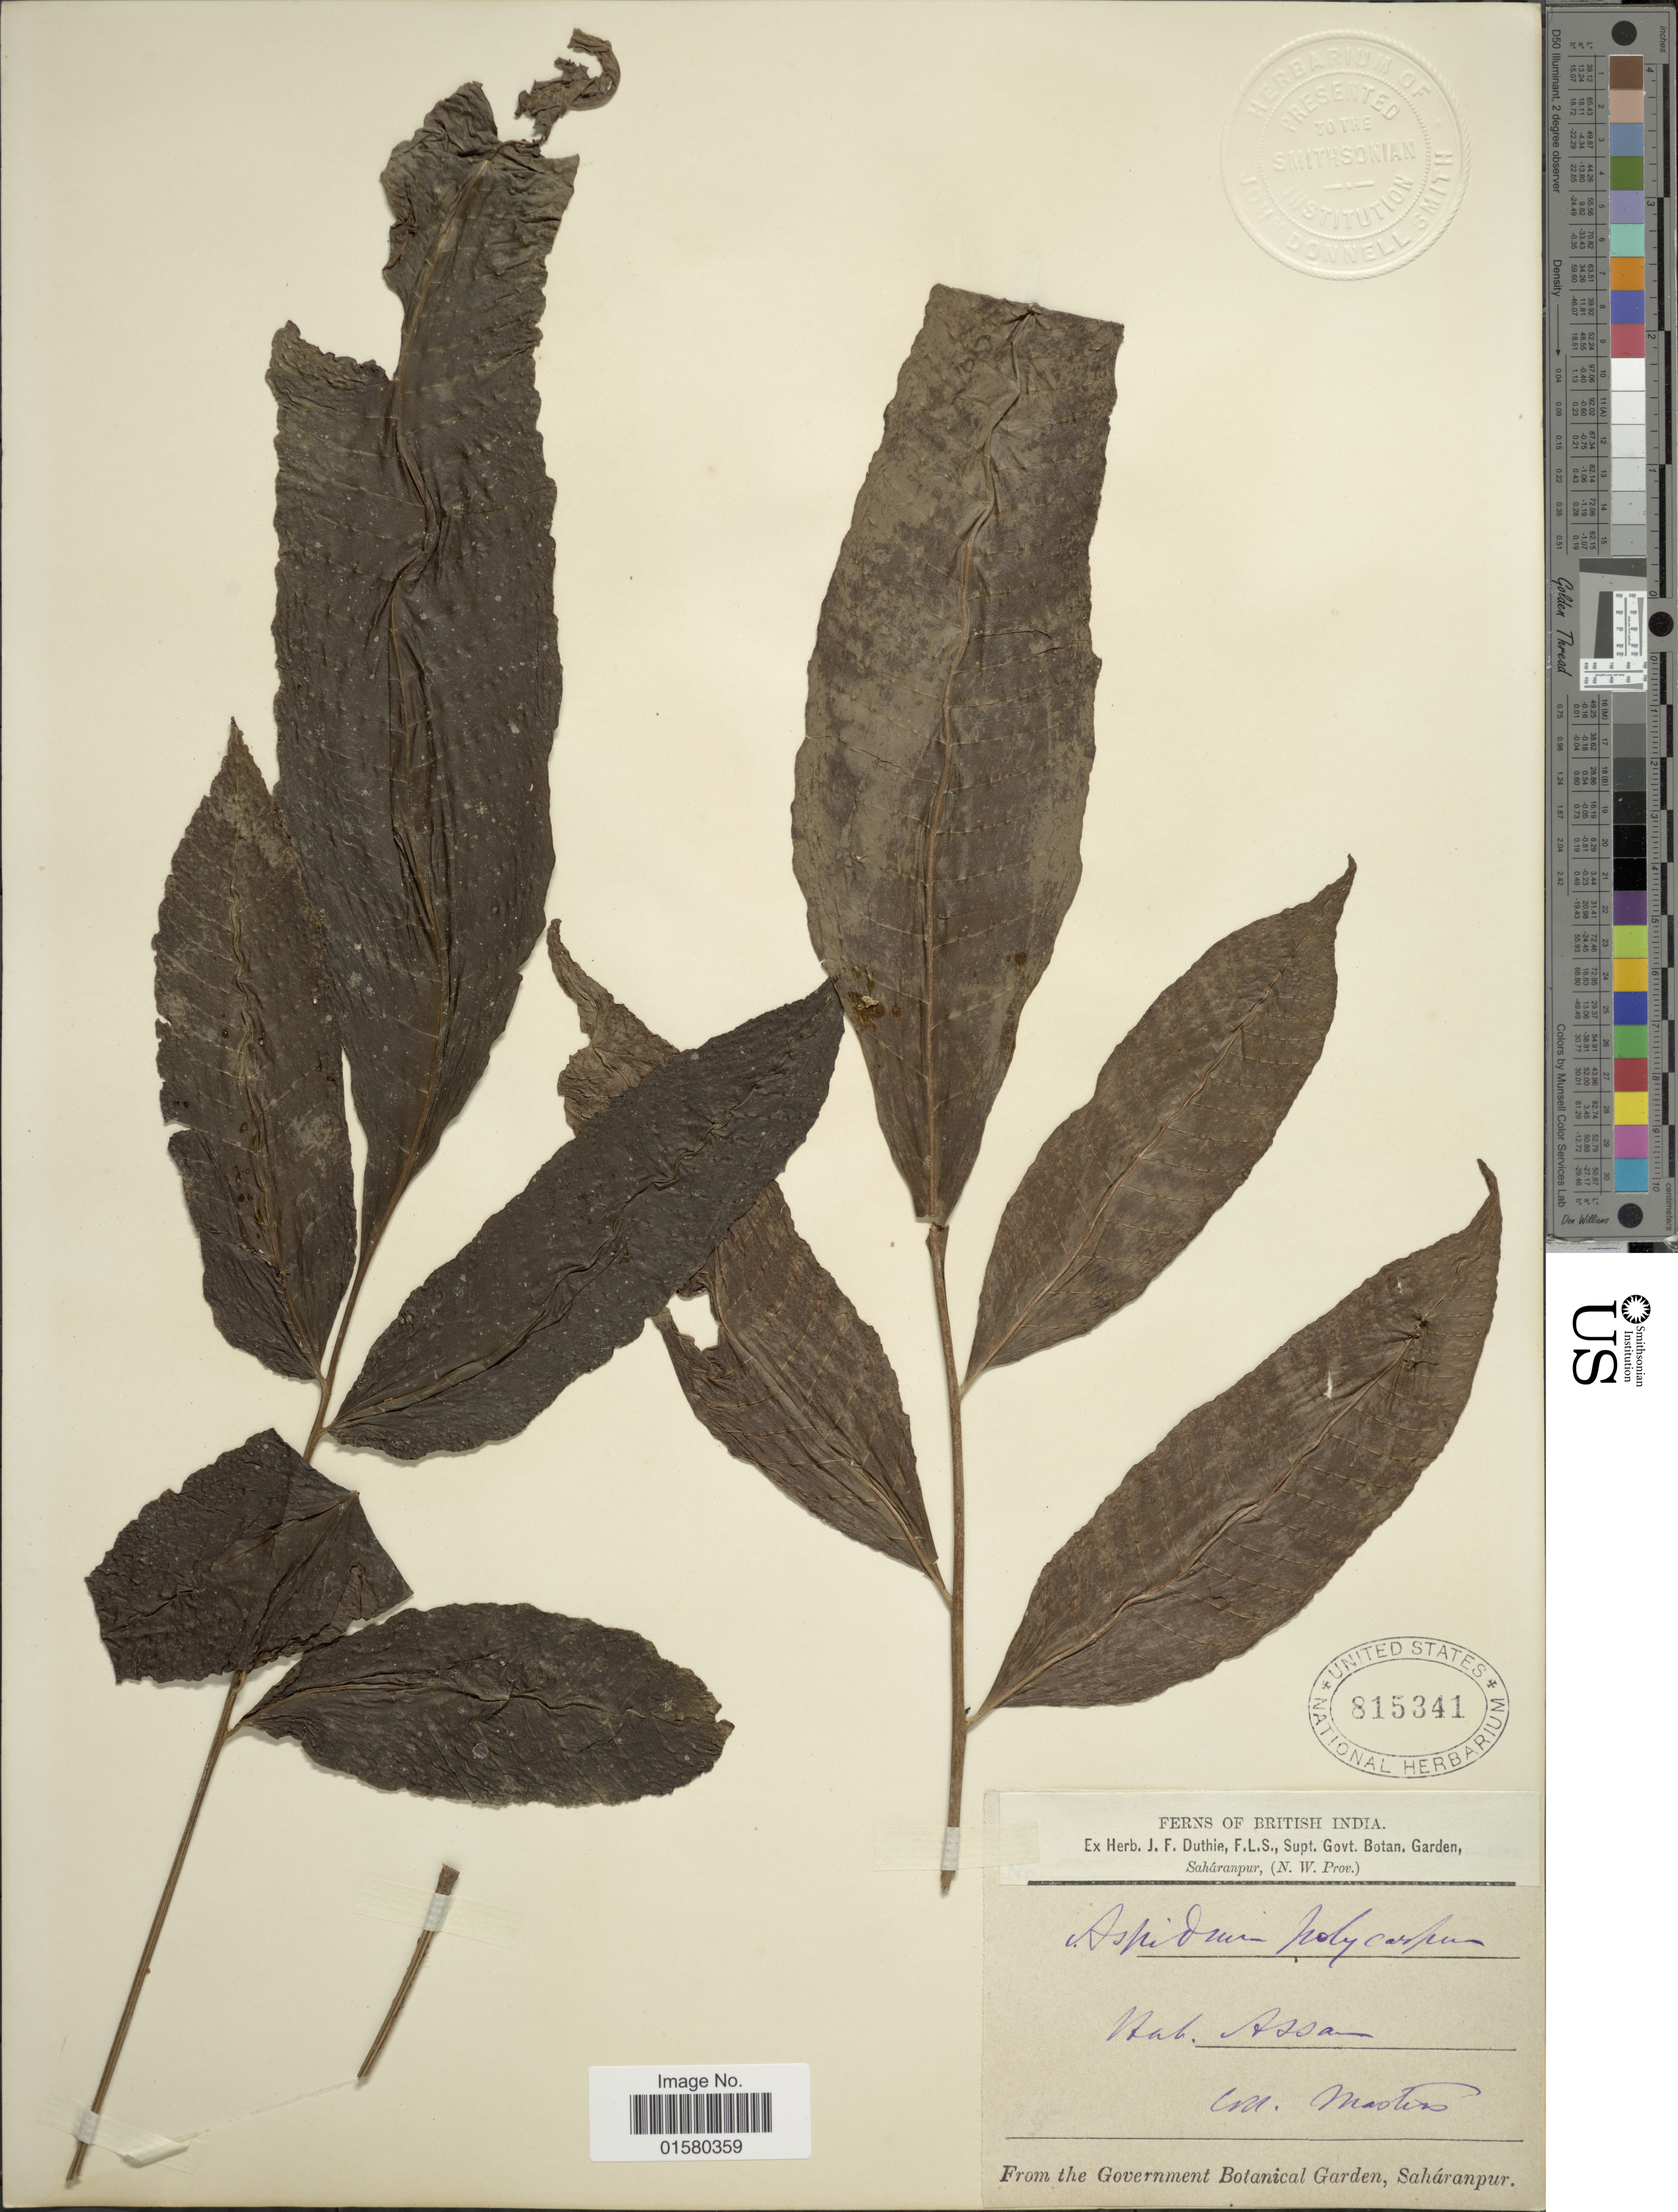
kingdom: Plantae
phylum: Tracheophyta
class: Polypodiopsida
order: Polypodiales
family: Tectariaceae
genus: Tectaria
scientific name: Tectaria polymorpha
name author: (Wall. ex Hook.) Copel.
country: India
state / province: Assam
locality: British India, Assam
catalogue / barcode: US 815341